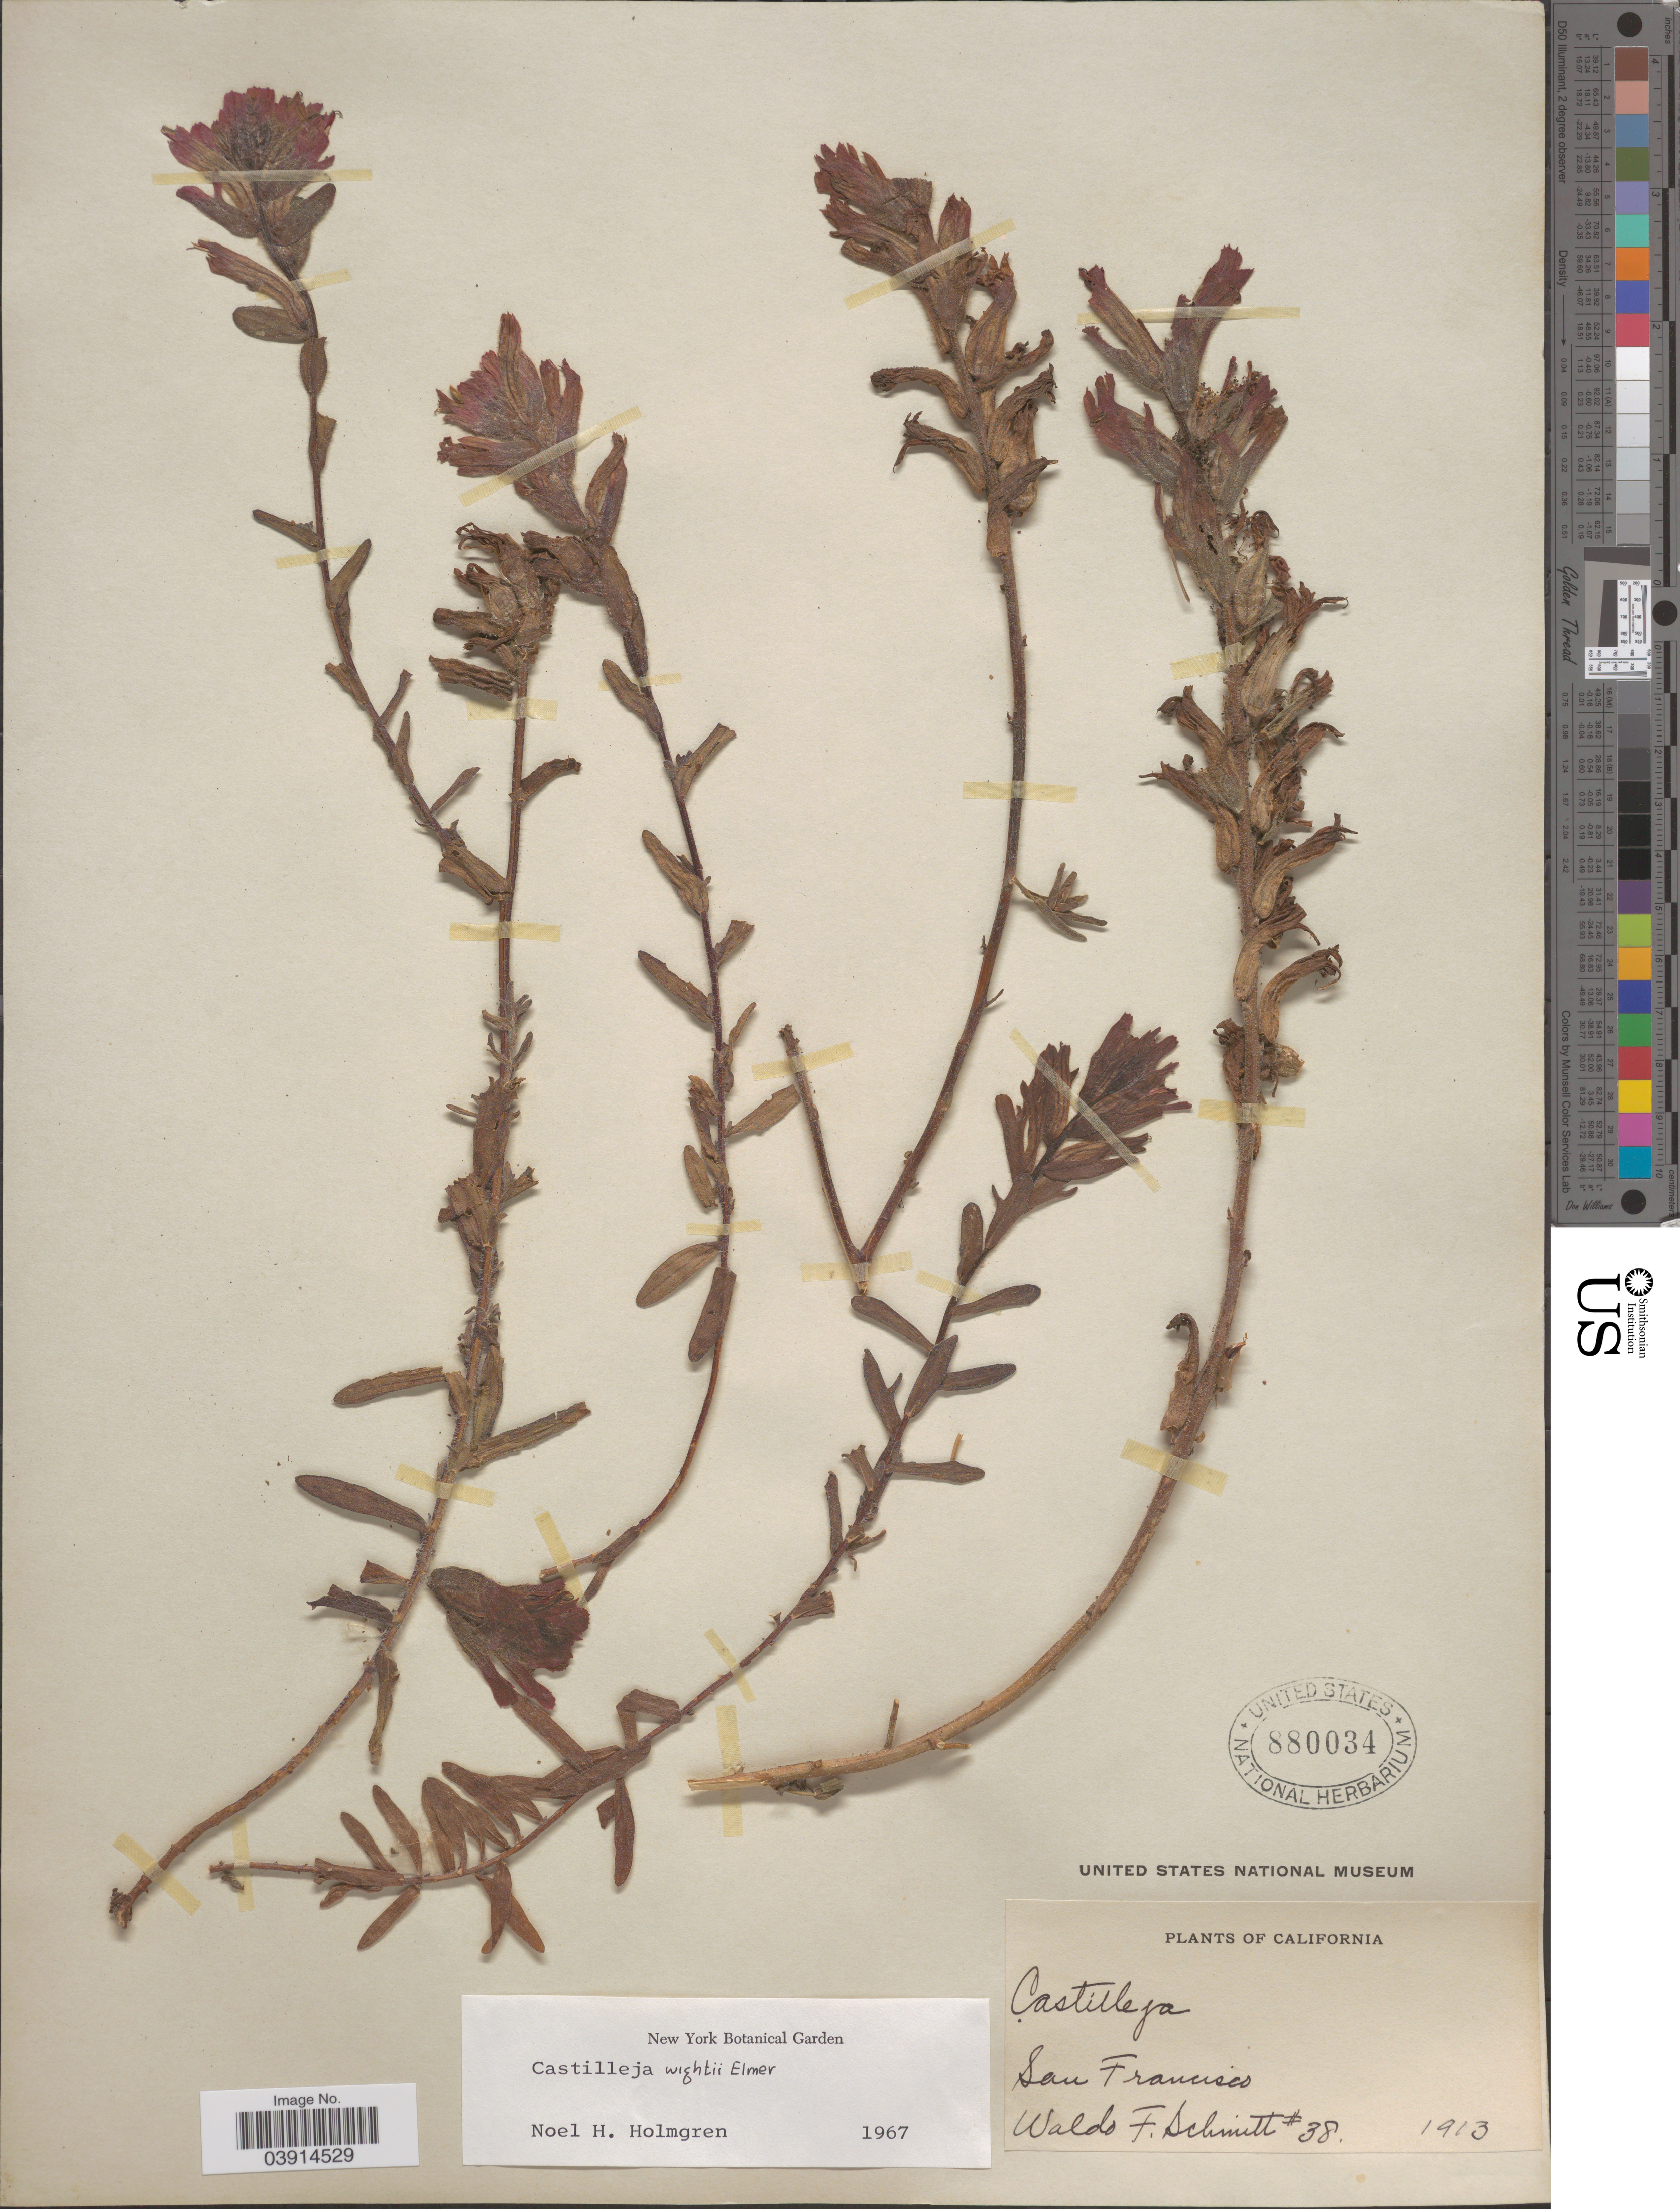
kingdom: Plantae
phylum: Tracheophyta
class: Magnoliopsida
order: Lamiales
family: Orobanchaceae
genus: Castilleja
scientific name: Castilleja wightii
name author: Elmer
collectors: W. F. Schmitt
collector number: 38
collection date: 1913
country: United States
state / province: California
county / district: San Francisco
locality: San Francisco.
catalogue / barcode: US 880034